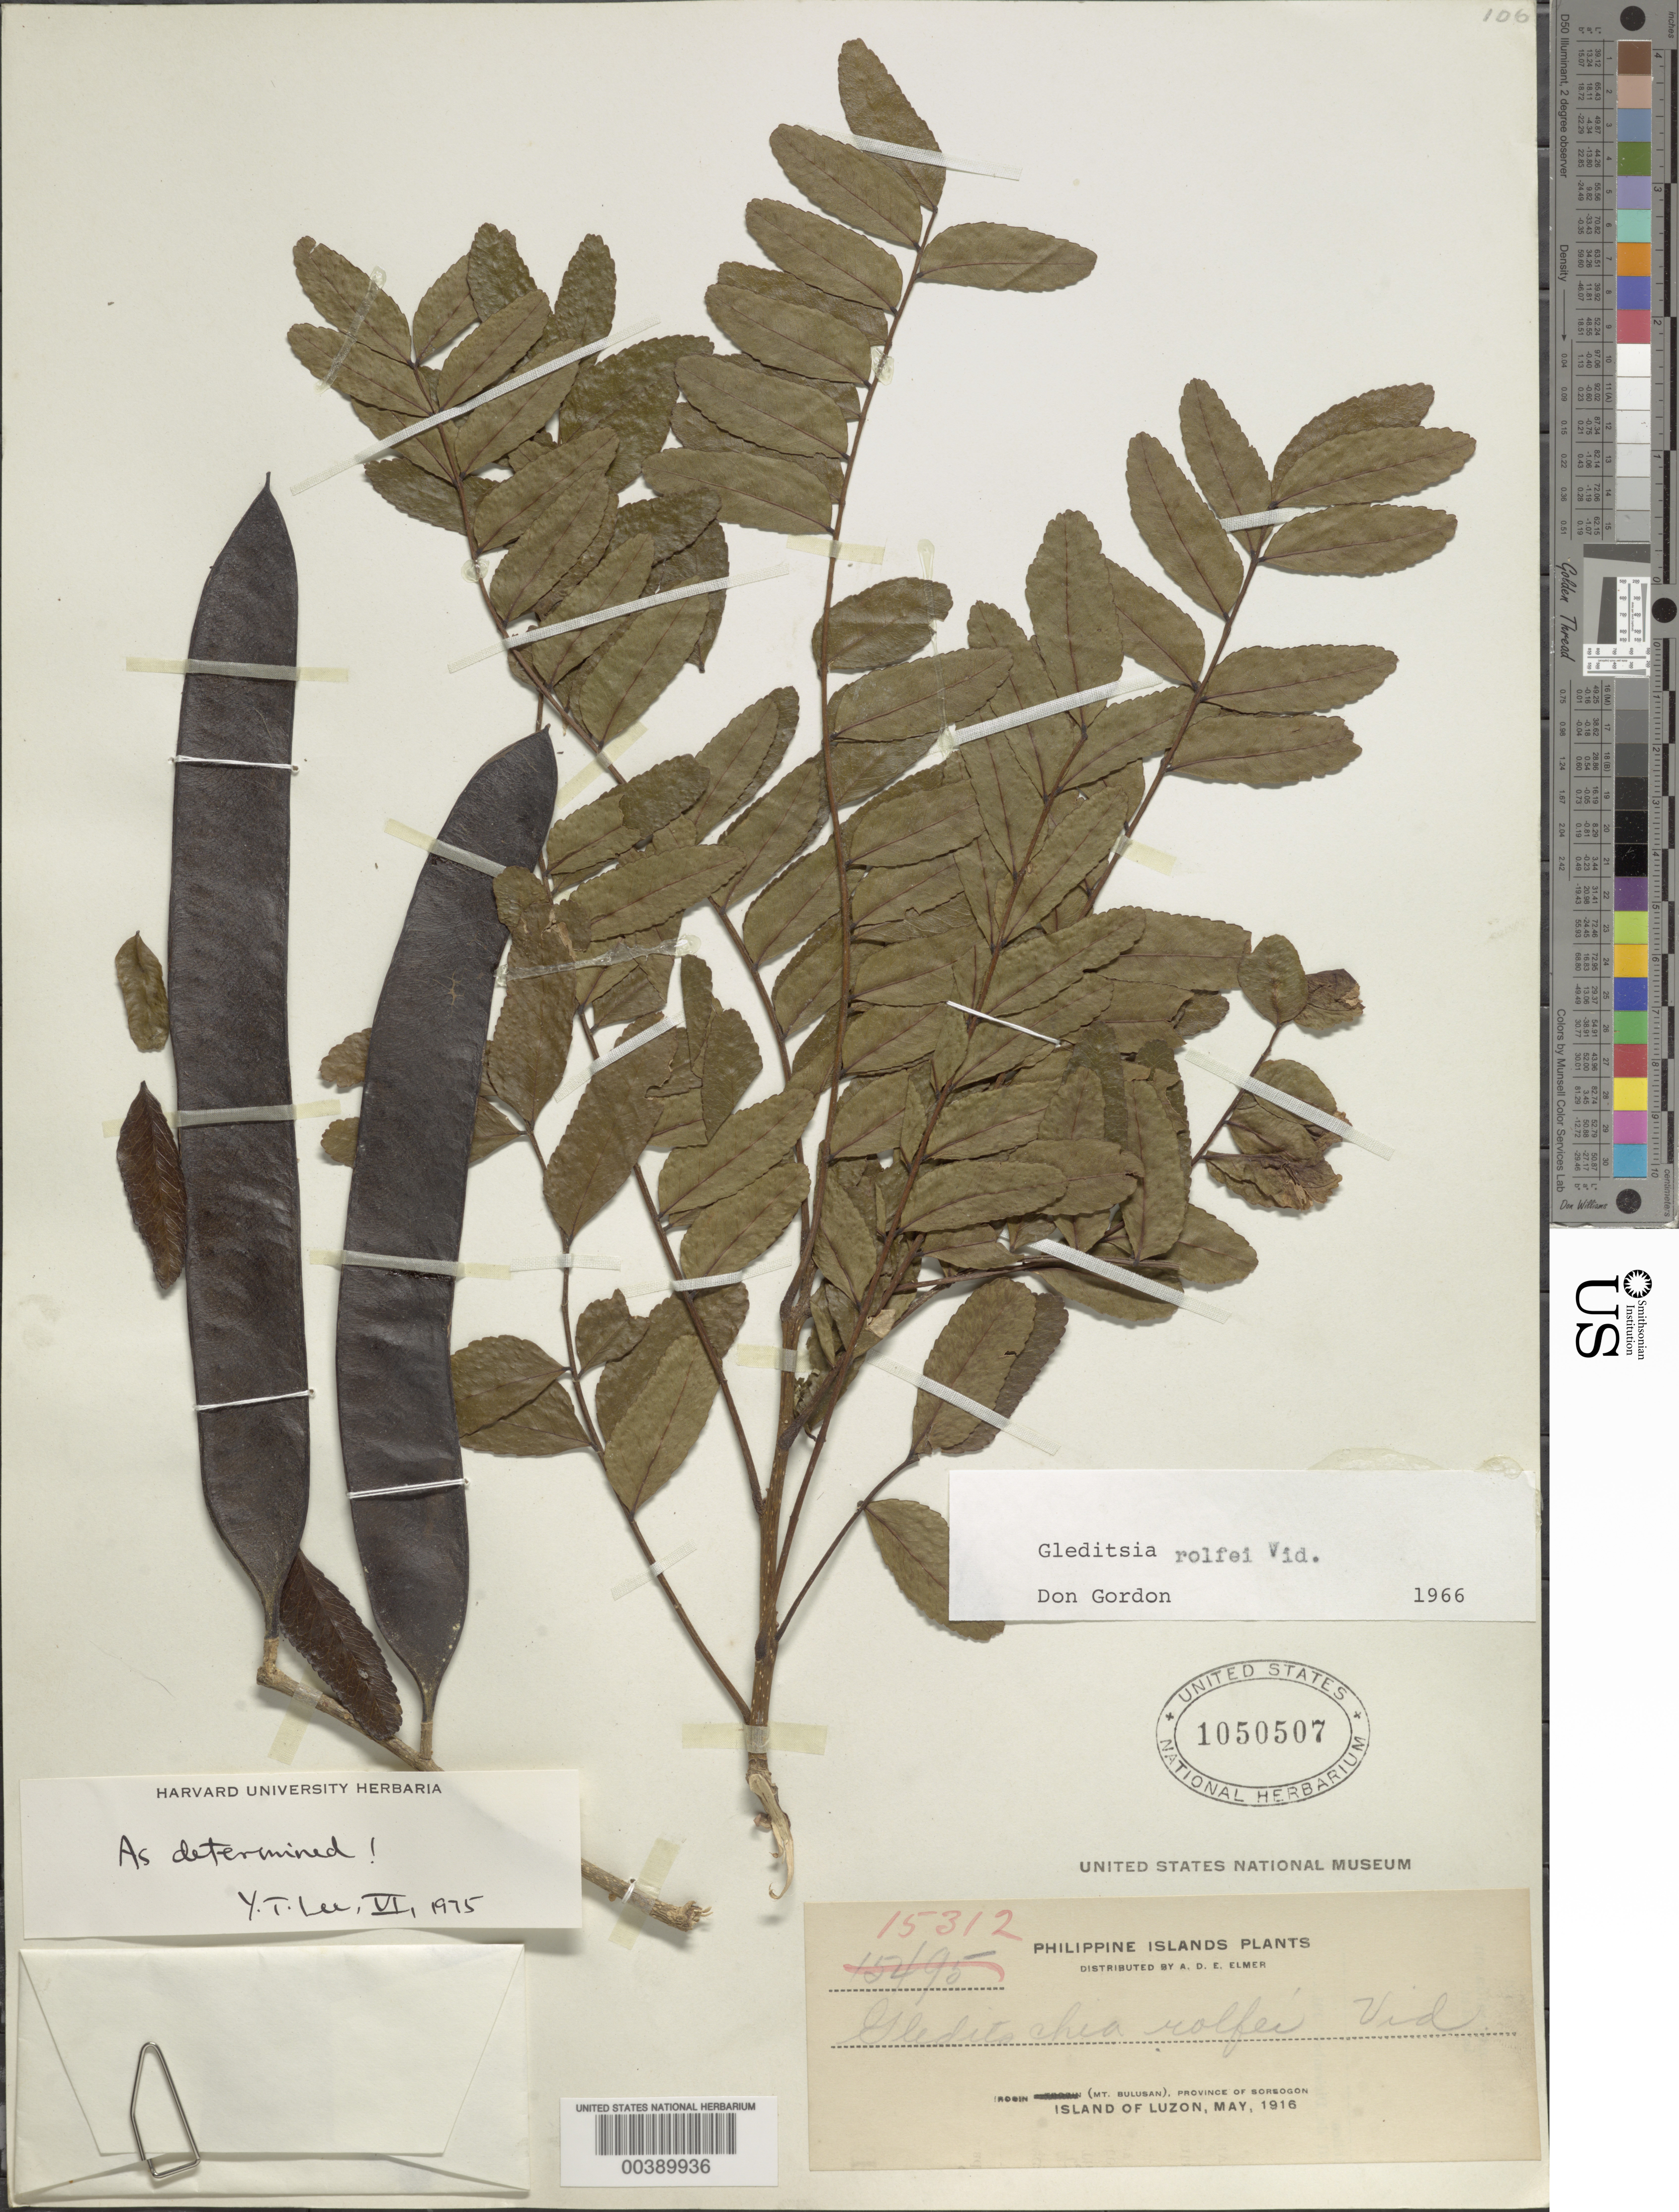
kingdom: Plantae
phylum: Tracheophyta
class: Magnoliopsida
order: Fabales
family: Fabaceae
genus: Gleditsia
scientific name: Gleditsia rolfei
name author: S. Vidal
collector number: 15312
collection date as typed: May 1916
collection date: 1916-05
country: Philippines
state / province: Bicol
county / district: Sorsogon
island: Luzon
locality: Irosin (Mt. Bulusan)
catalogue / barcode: US 1050507